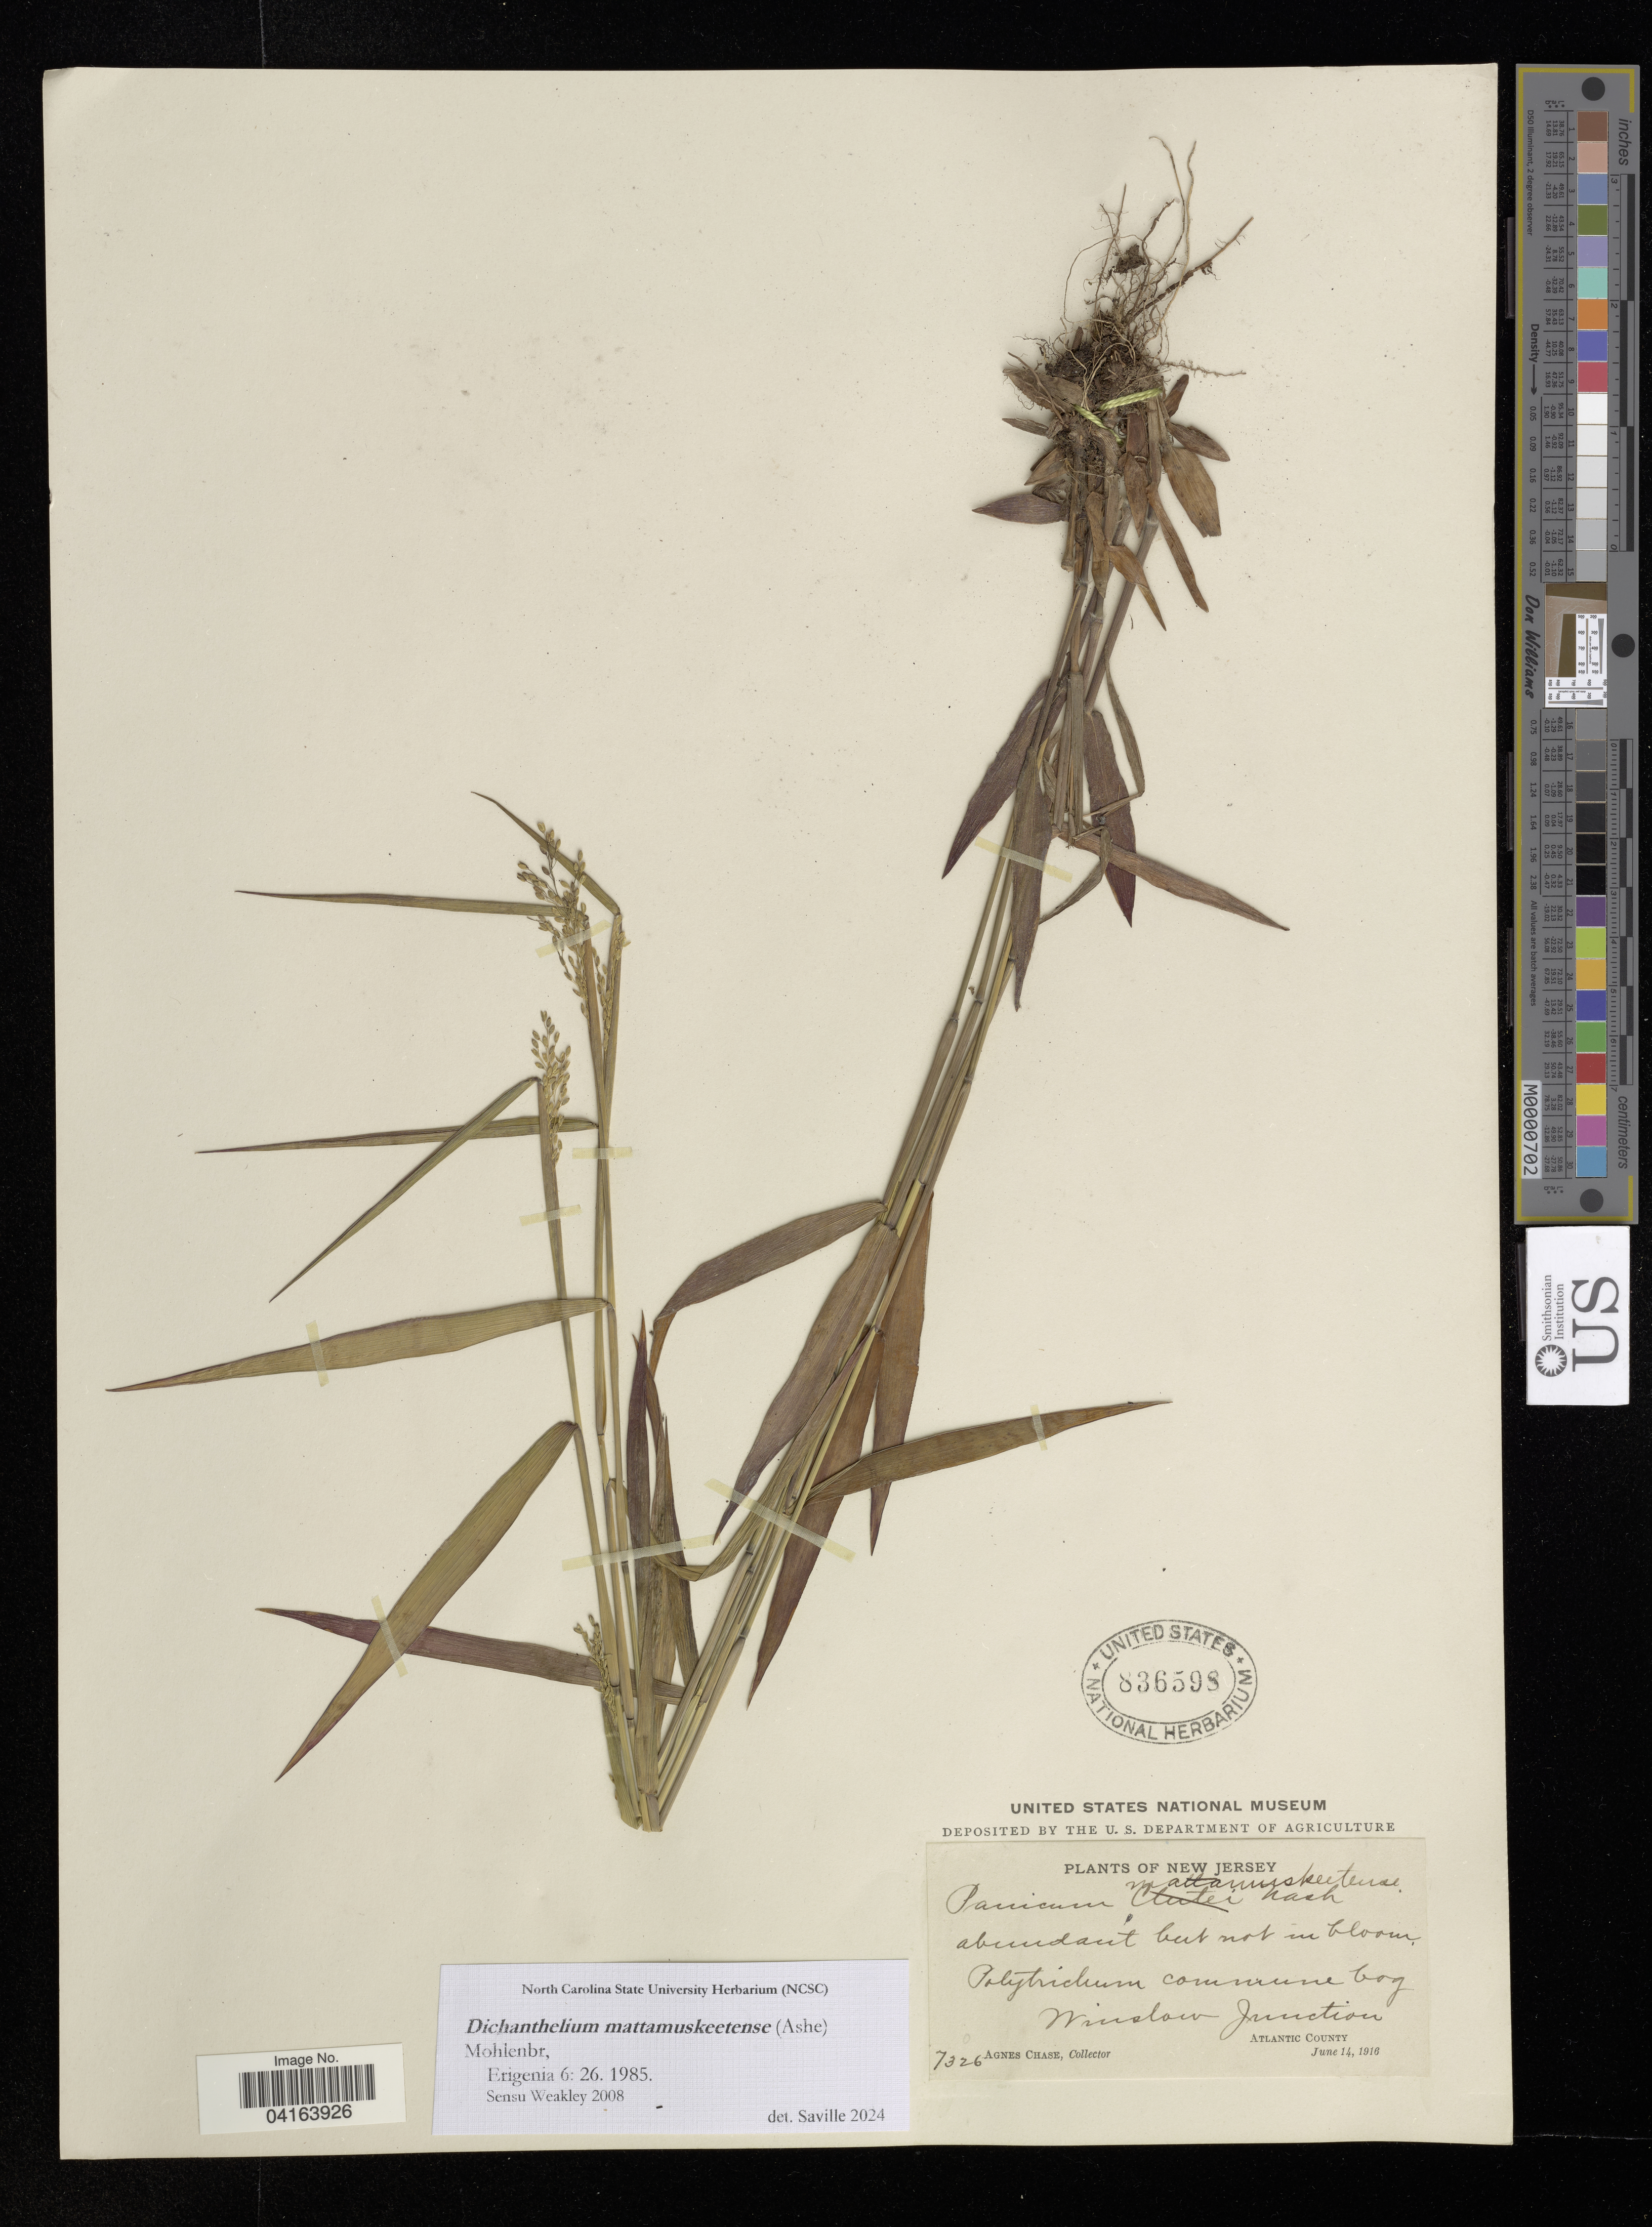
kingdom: Plantae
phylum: Tracheophyta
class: Liliopsida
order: Poales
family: Poaceae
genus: Dichanthelium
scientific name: Dichanthelium mattamuskeetense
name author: (Ashe) Mohlenbr.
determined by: Saville, A. C., (NCSC), North Carolina State University (UNITED STATES)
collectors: A. Chase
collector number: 7326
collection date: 1916-06-14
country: United States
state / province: New Jersey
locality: Winslow Junction. Atlantic County.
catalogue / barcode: US 836598